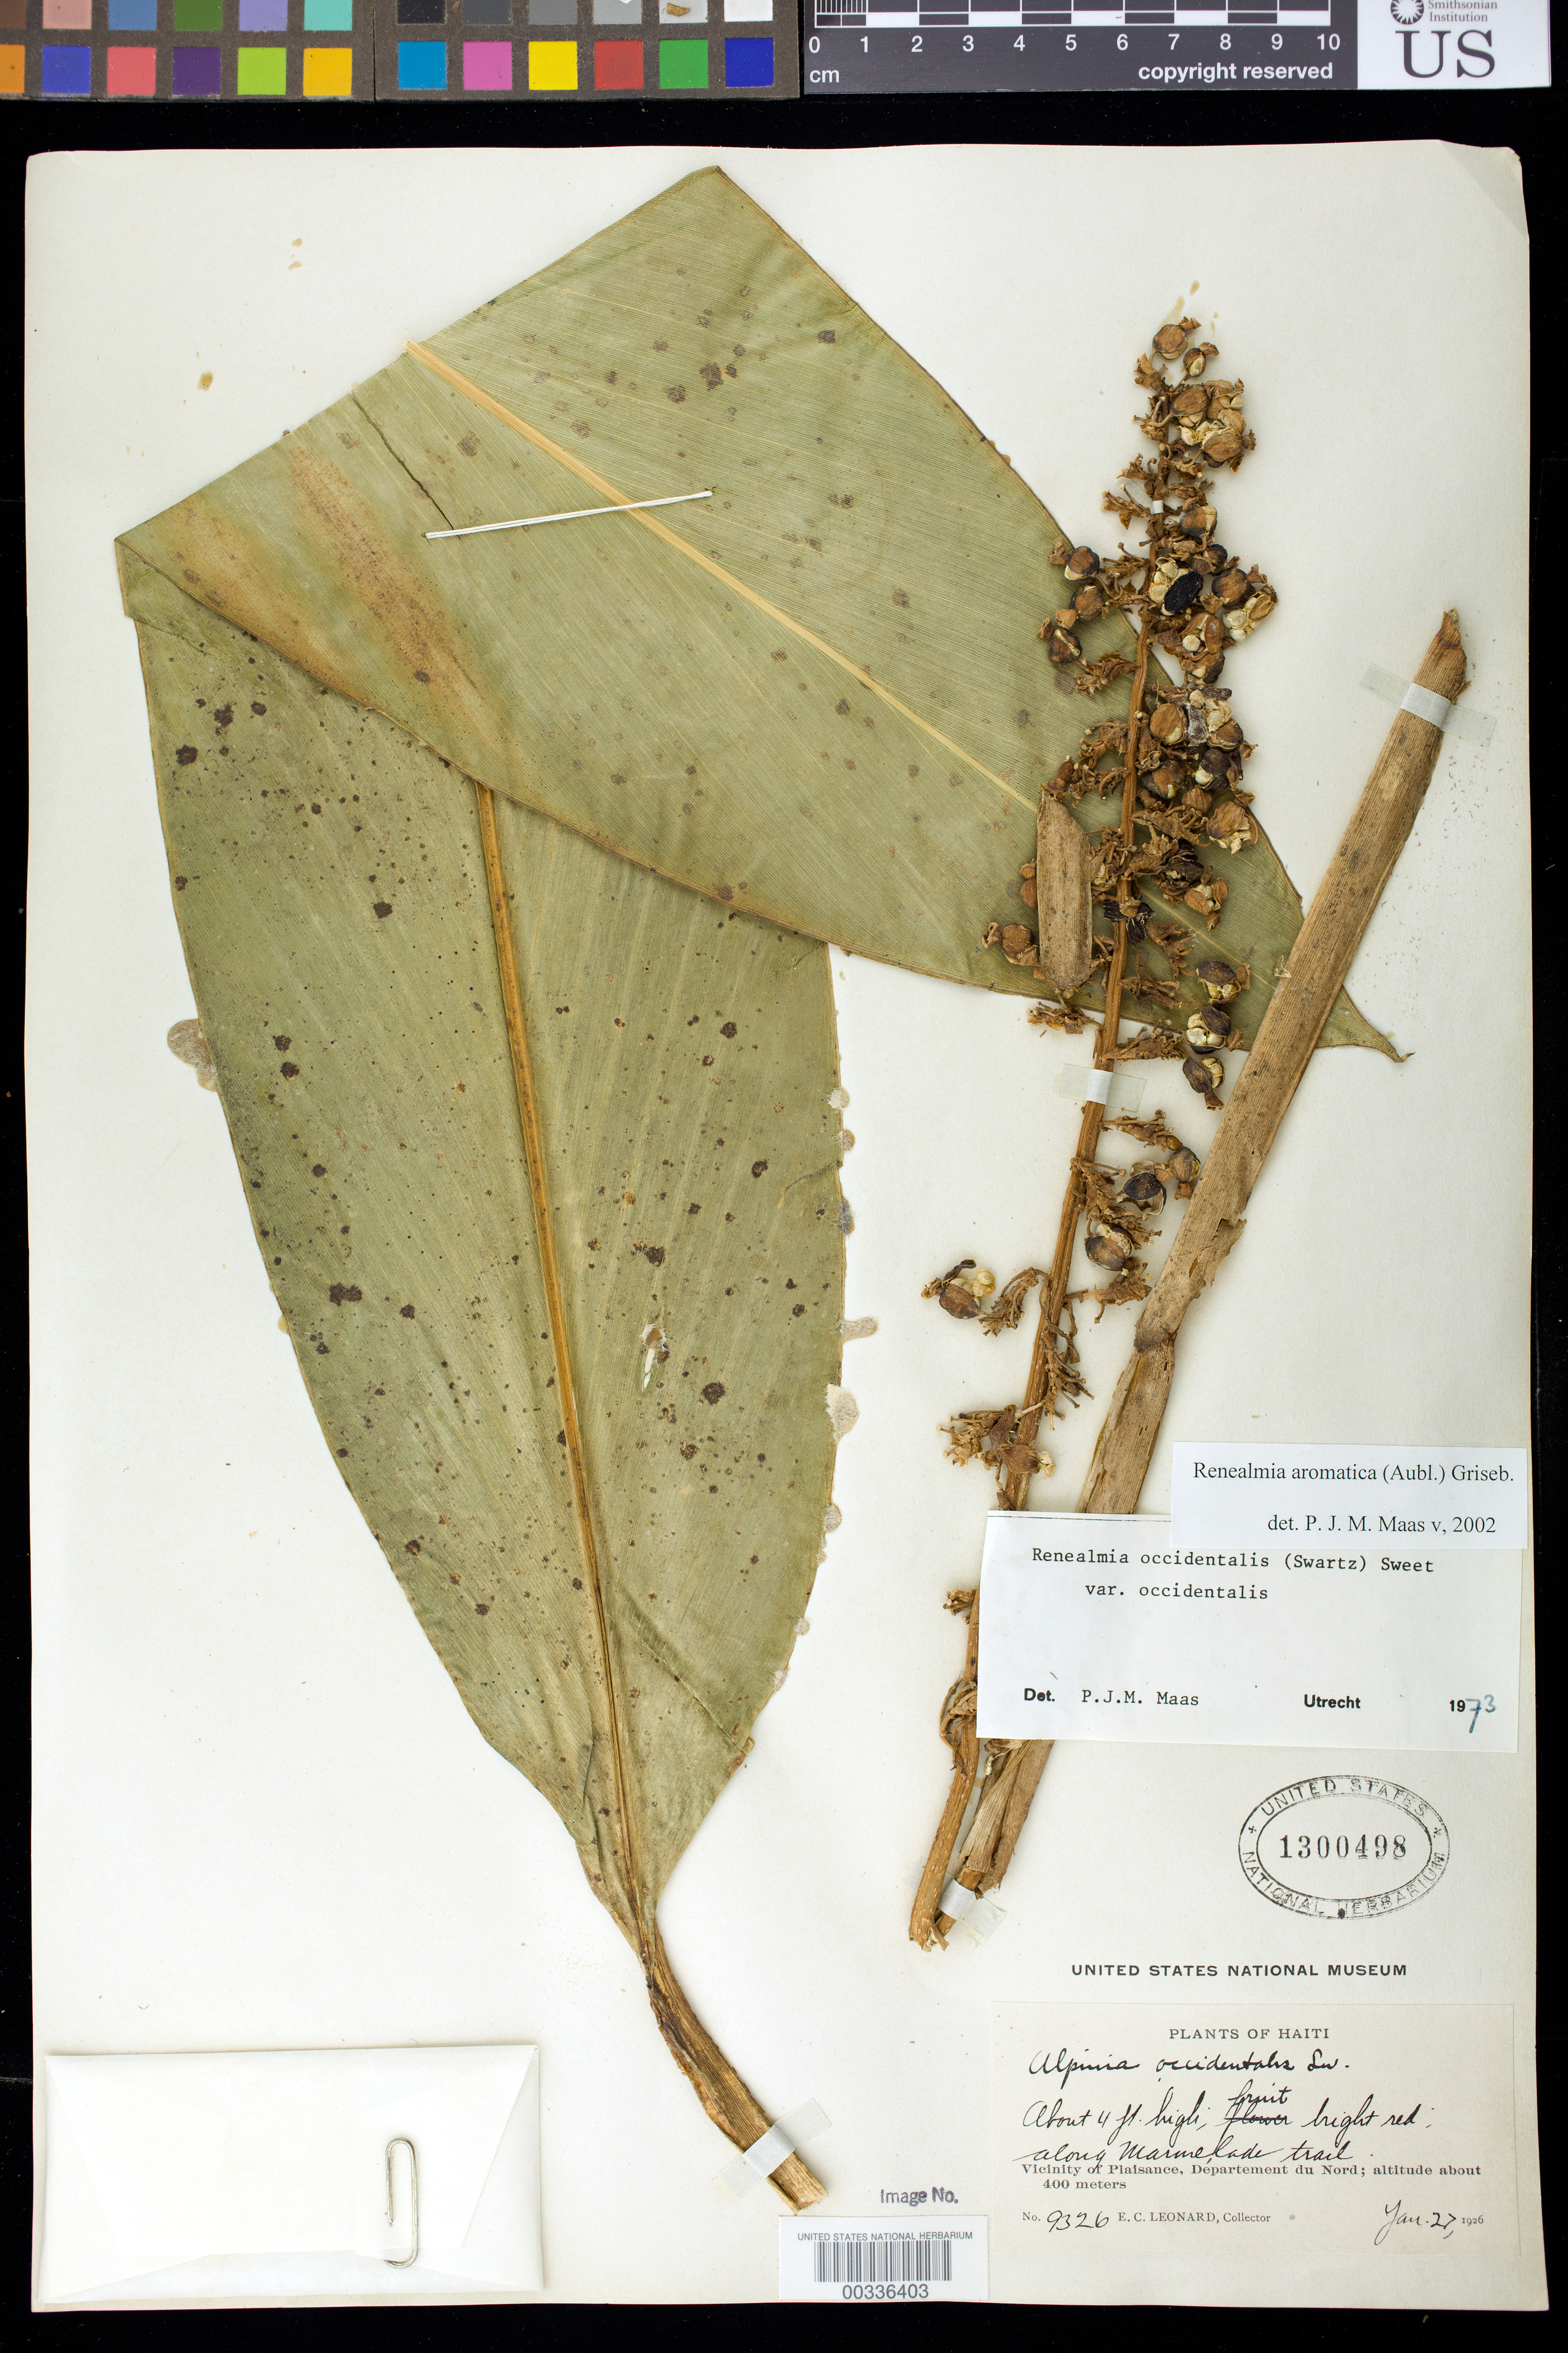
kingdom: Plantae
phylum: Tracheophyta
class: Liliopsida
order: Zingiberales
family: Zingiberaceae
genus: Renealmia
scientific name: Renealmia aromatica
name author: (Aubl.) Griseb.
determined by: Maas, Paul J. M.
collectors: E. C. Leonard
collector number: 9326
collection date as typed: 27 Jan 1926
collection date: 1926-01-27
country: Haiti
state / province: Nord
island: Hispaniola Island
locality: Along marmelade trail, vicinity of plaisance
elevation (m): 400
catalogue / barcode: US 1300498